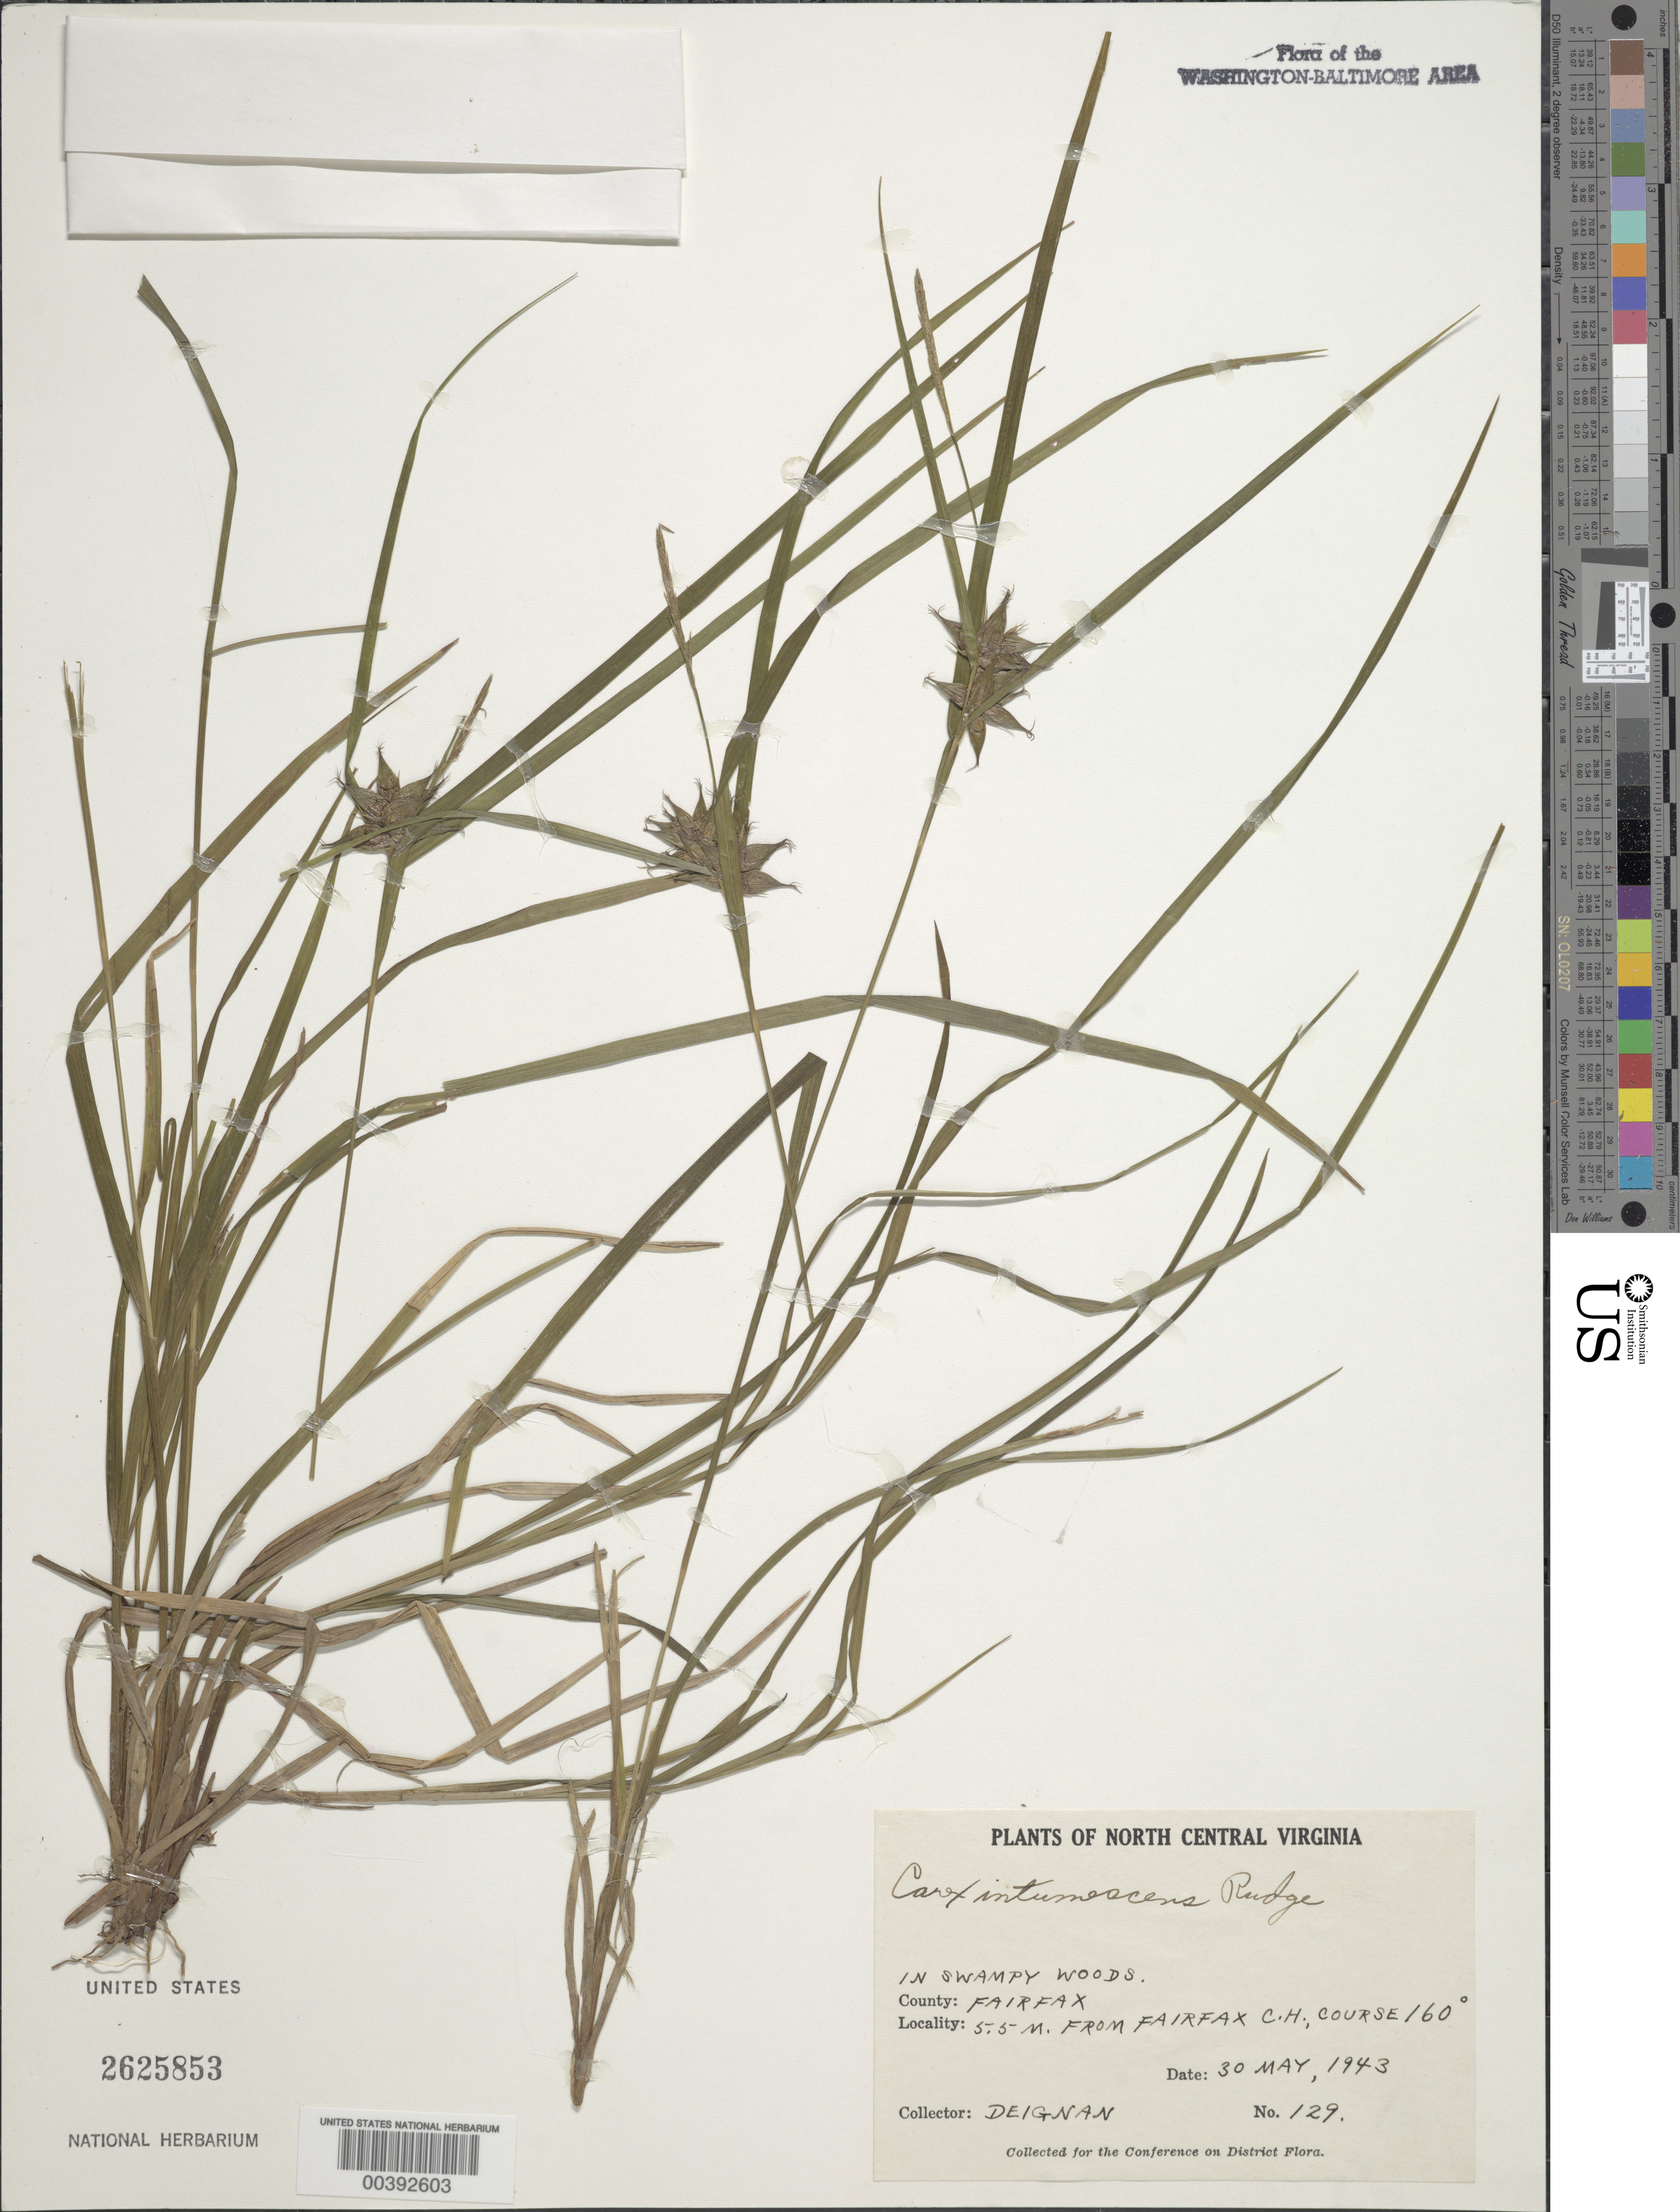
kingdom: Plantae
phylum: Tracheophyta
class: Liliopsida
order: Poales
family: Cyperaceae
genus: Carex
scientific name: Carex intumescens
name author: Rudge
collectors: H. Deignan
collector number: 129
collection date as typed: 30 May 1943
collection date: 1943-05-30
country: United States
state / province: Virginia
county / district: Fairfax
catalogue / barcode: US 2625853